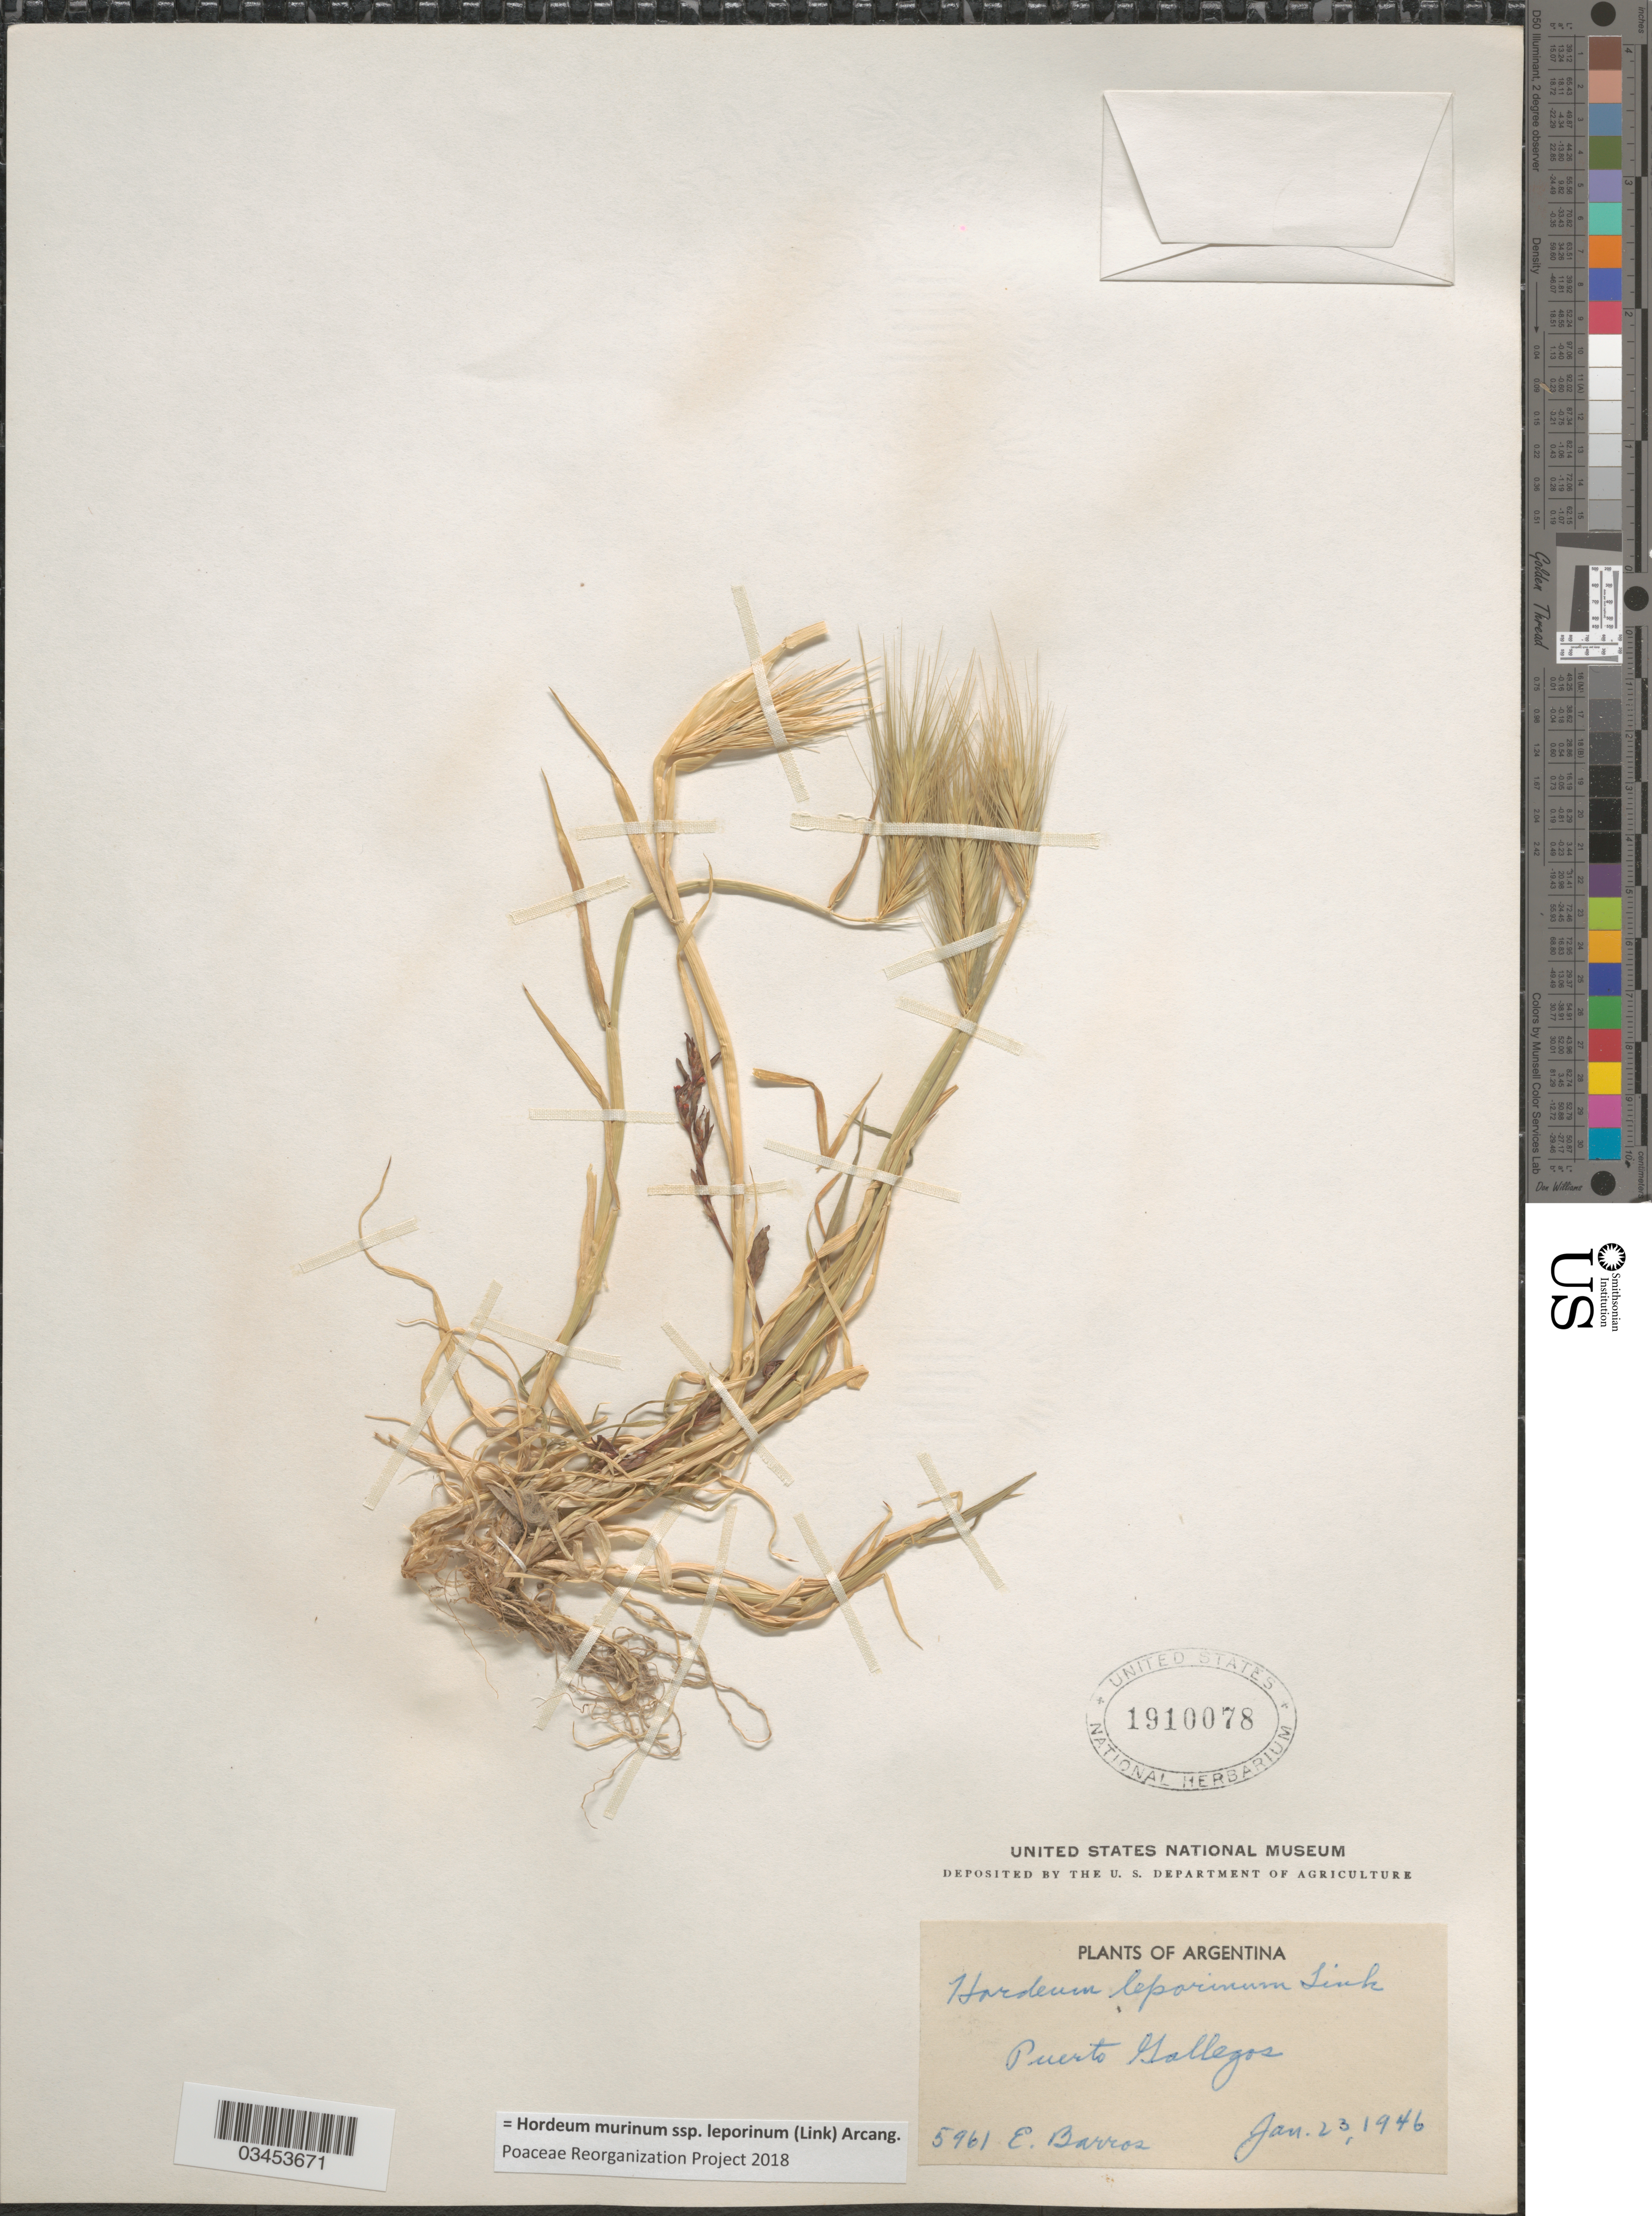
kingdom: Plantae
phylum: Tracheophyta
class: Liliopsida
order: Poales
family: Poaceae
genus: Hordeum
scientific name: Hordeum murinum subsp. leporinum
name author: (Link) Arcang.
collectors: E. Barros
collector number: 5961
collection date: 1946-01-23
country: Argentina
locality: Puerto Gallegos.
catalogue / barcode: US 1910078